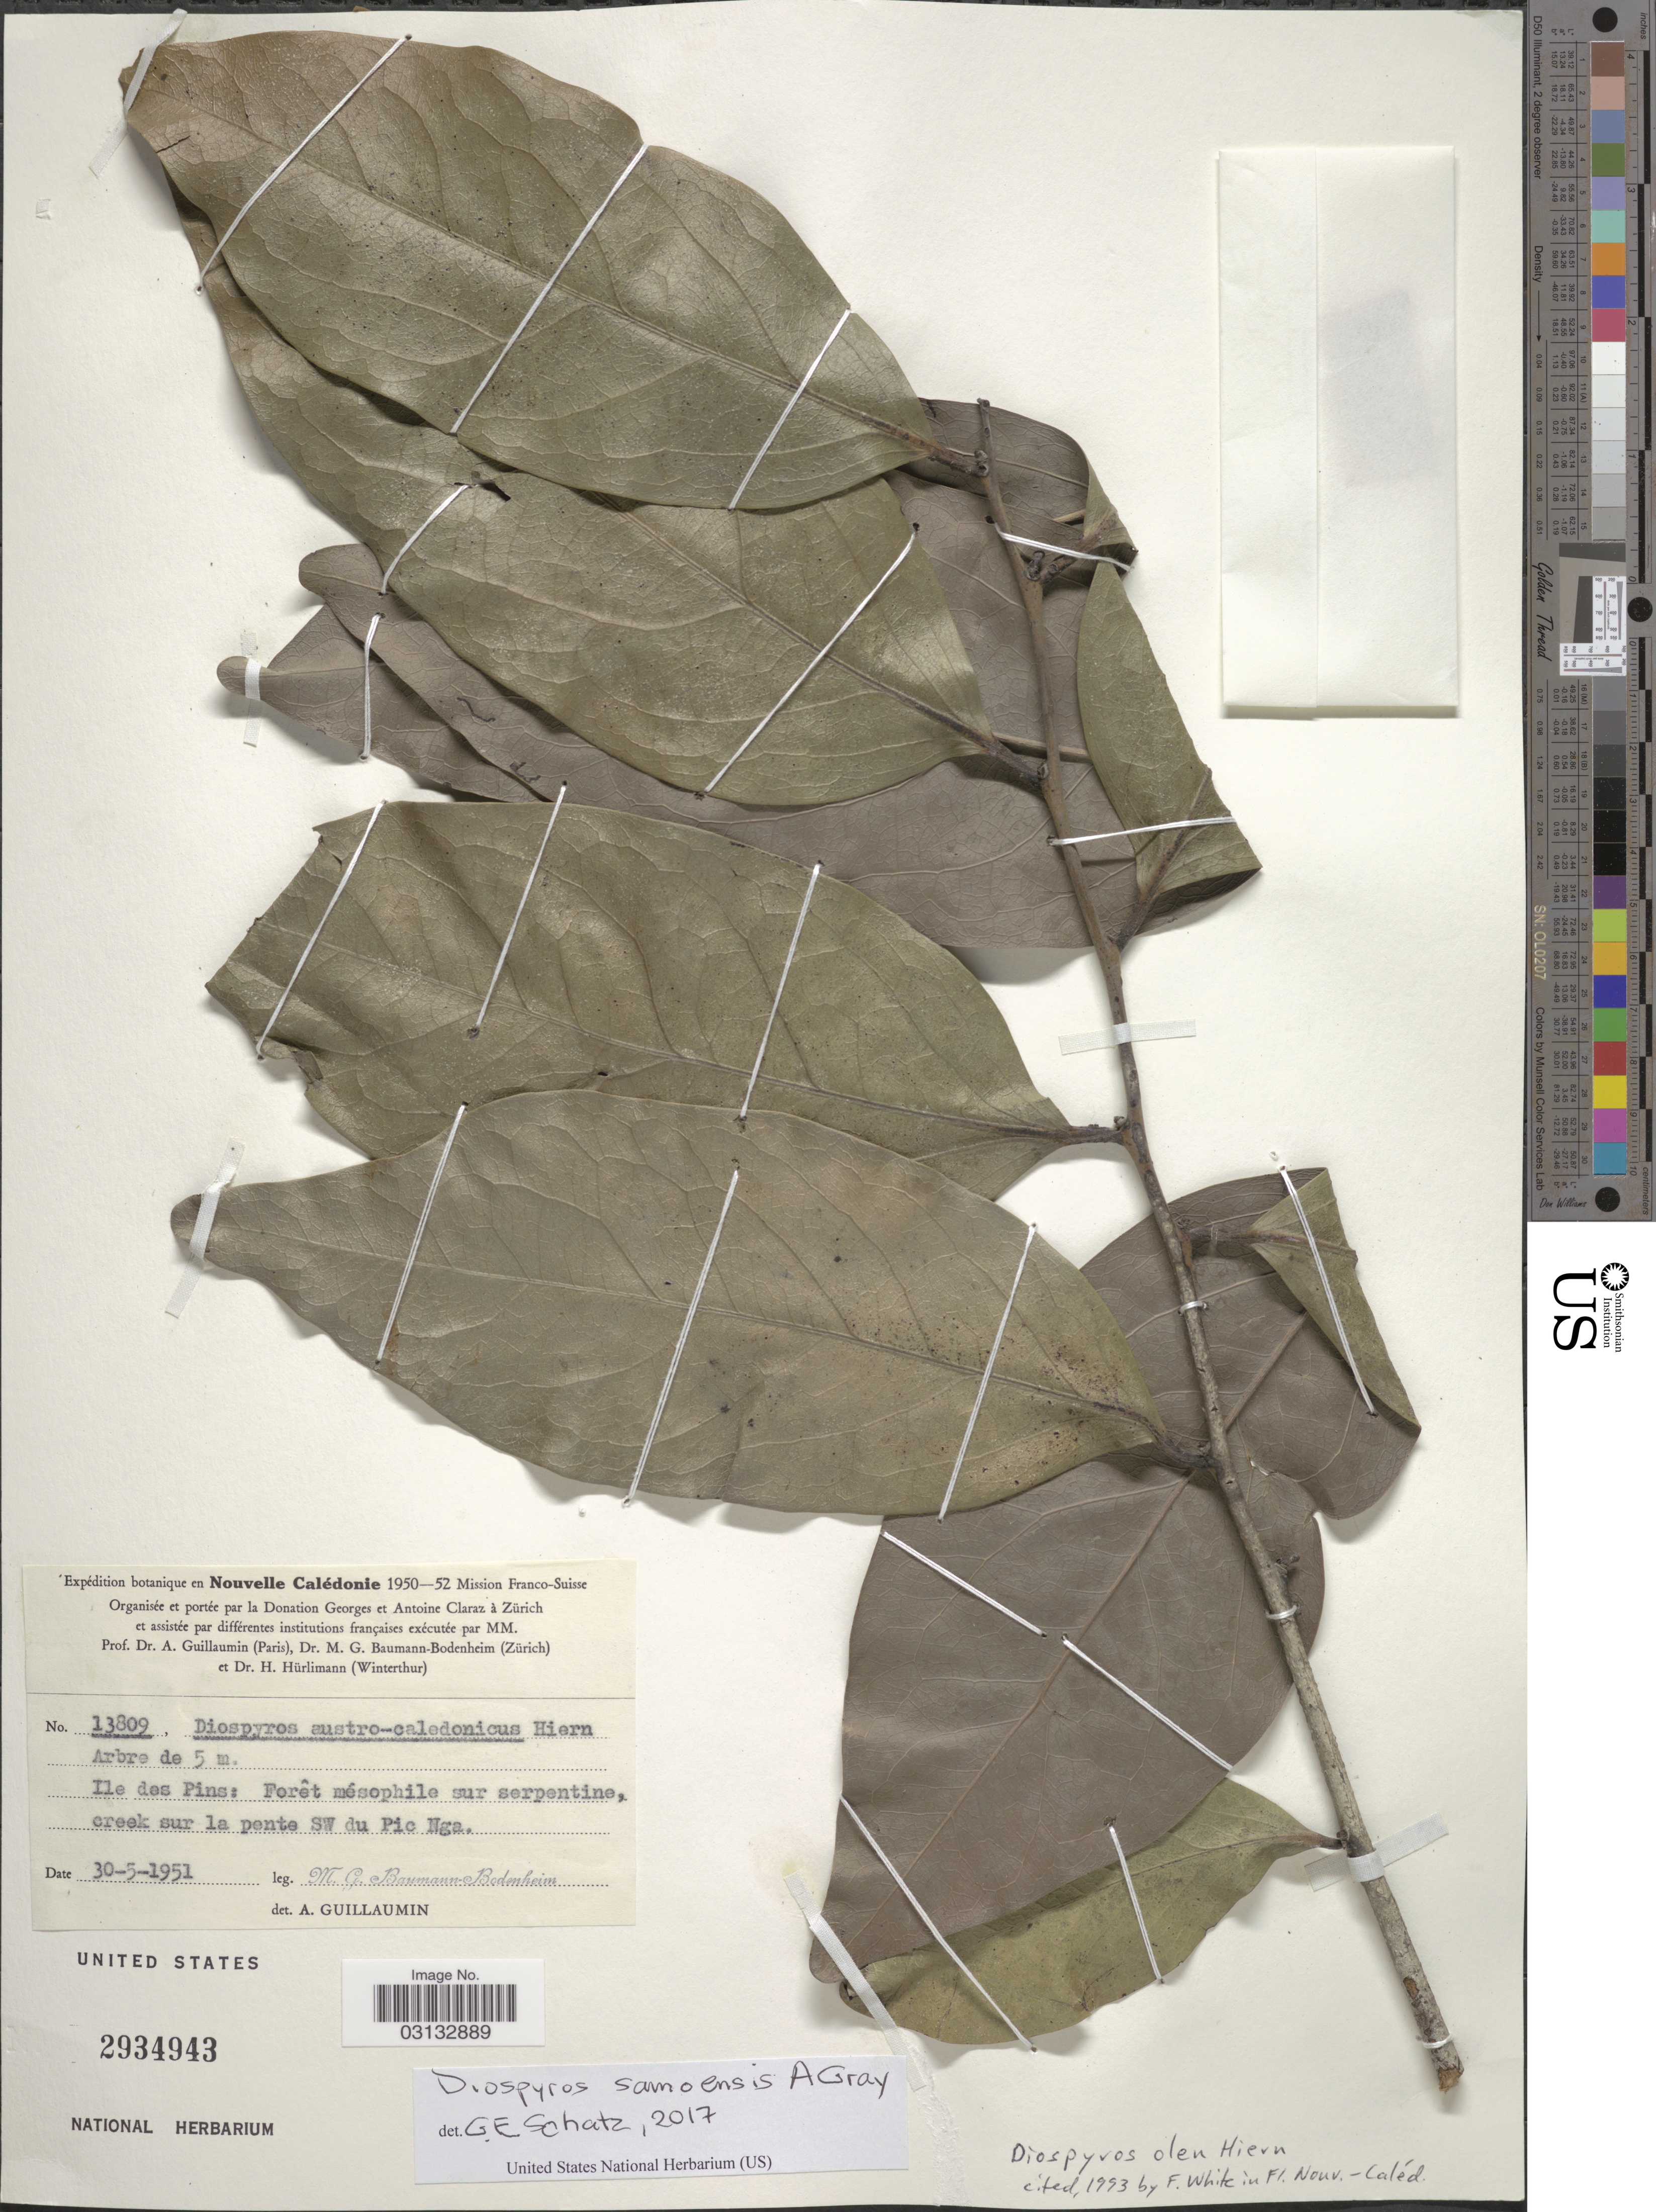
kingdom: Plantae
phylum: Tracheophyta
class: Magnoliopsida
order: Ericales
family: Ebenaceae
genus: Diospyros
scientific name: Diospyros samoensis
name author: A. Gray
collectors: M. G. Baumann-Bodenheim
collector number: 13809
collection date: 1951-05-30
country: New Caledonia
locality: Nouvelle Calédonie, Ile des Pins: Forêt mésophile sur serpentine, creek sur la pente SW du Pic Nga.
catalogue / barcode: US 2934943